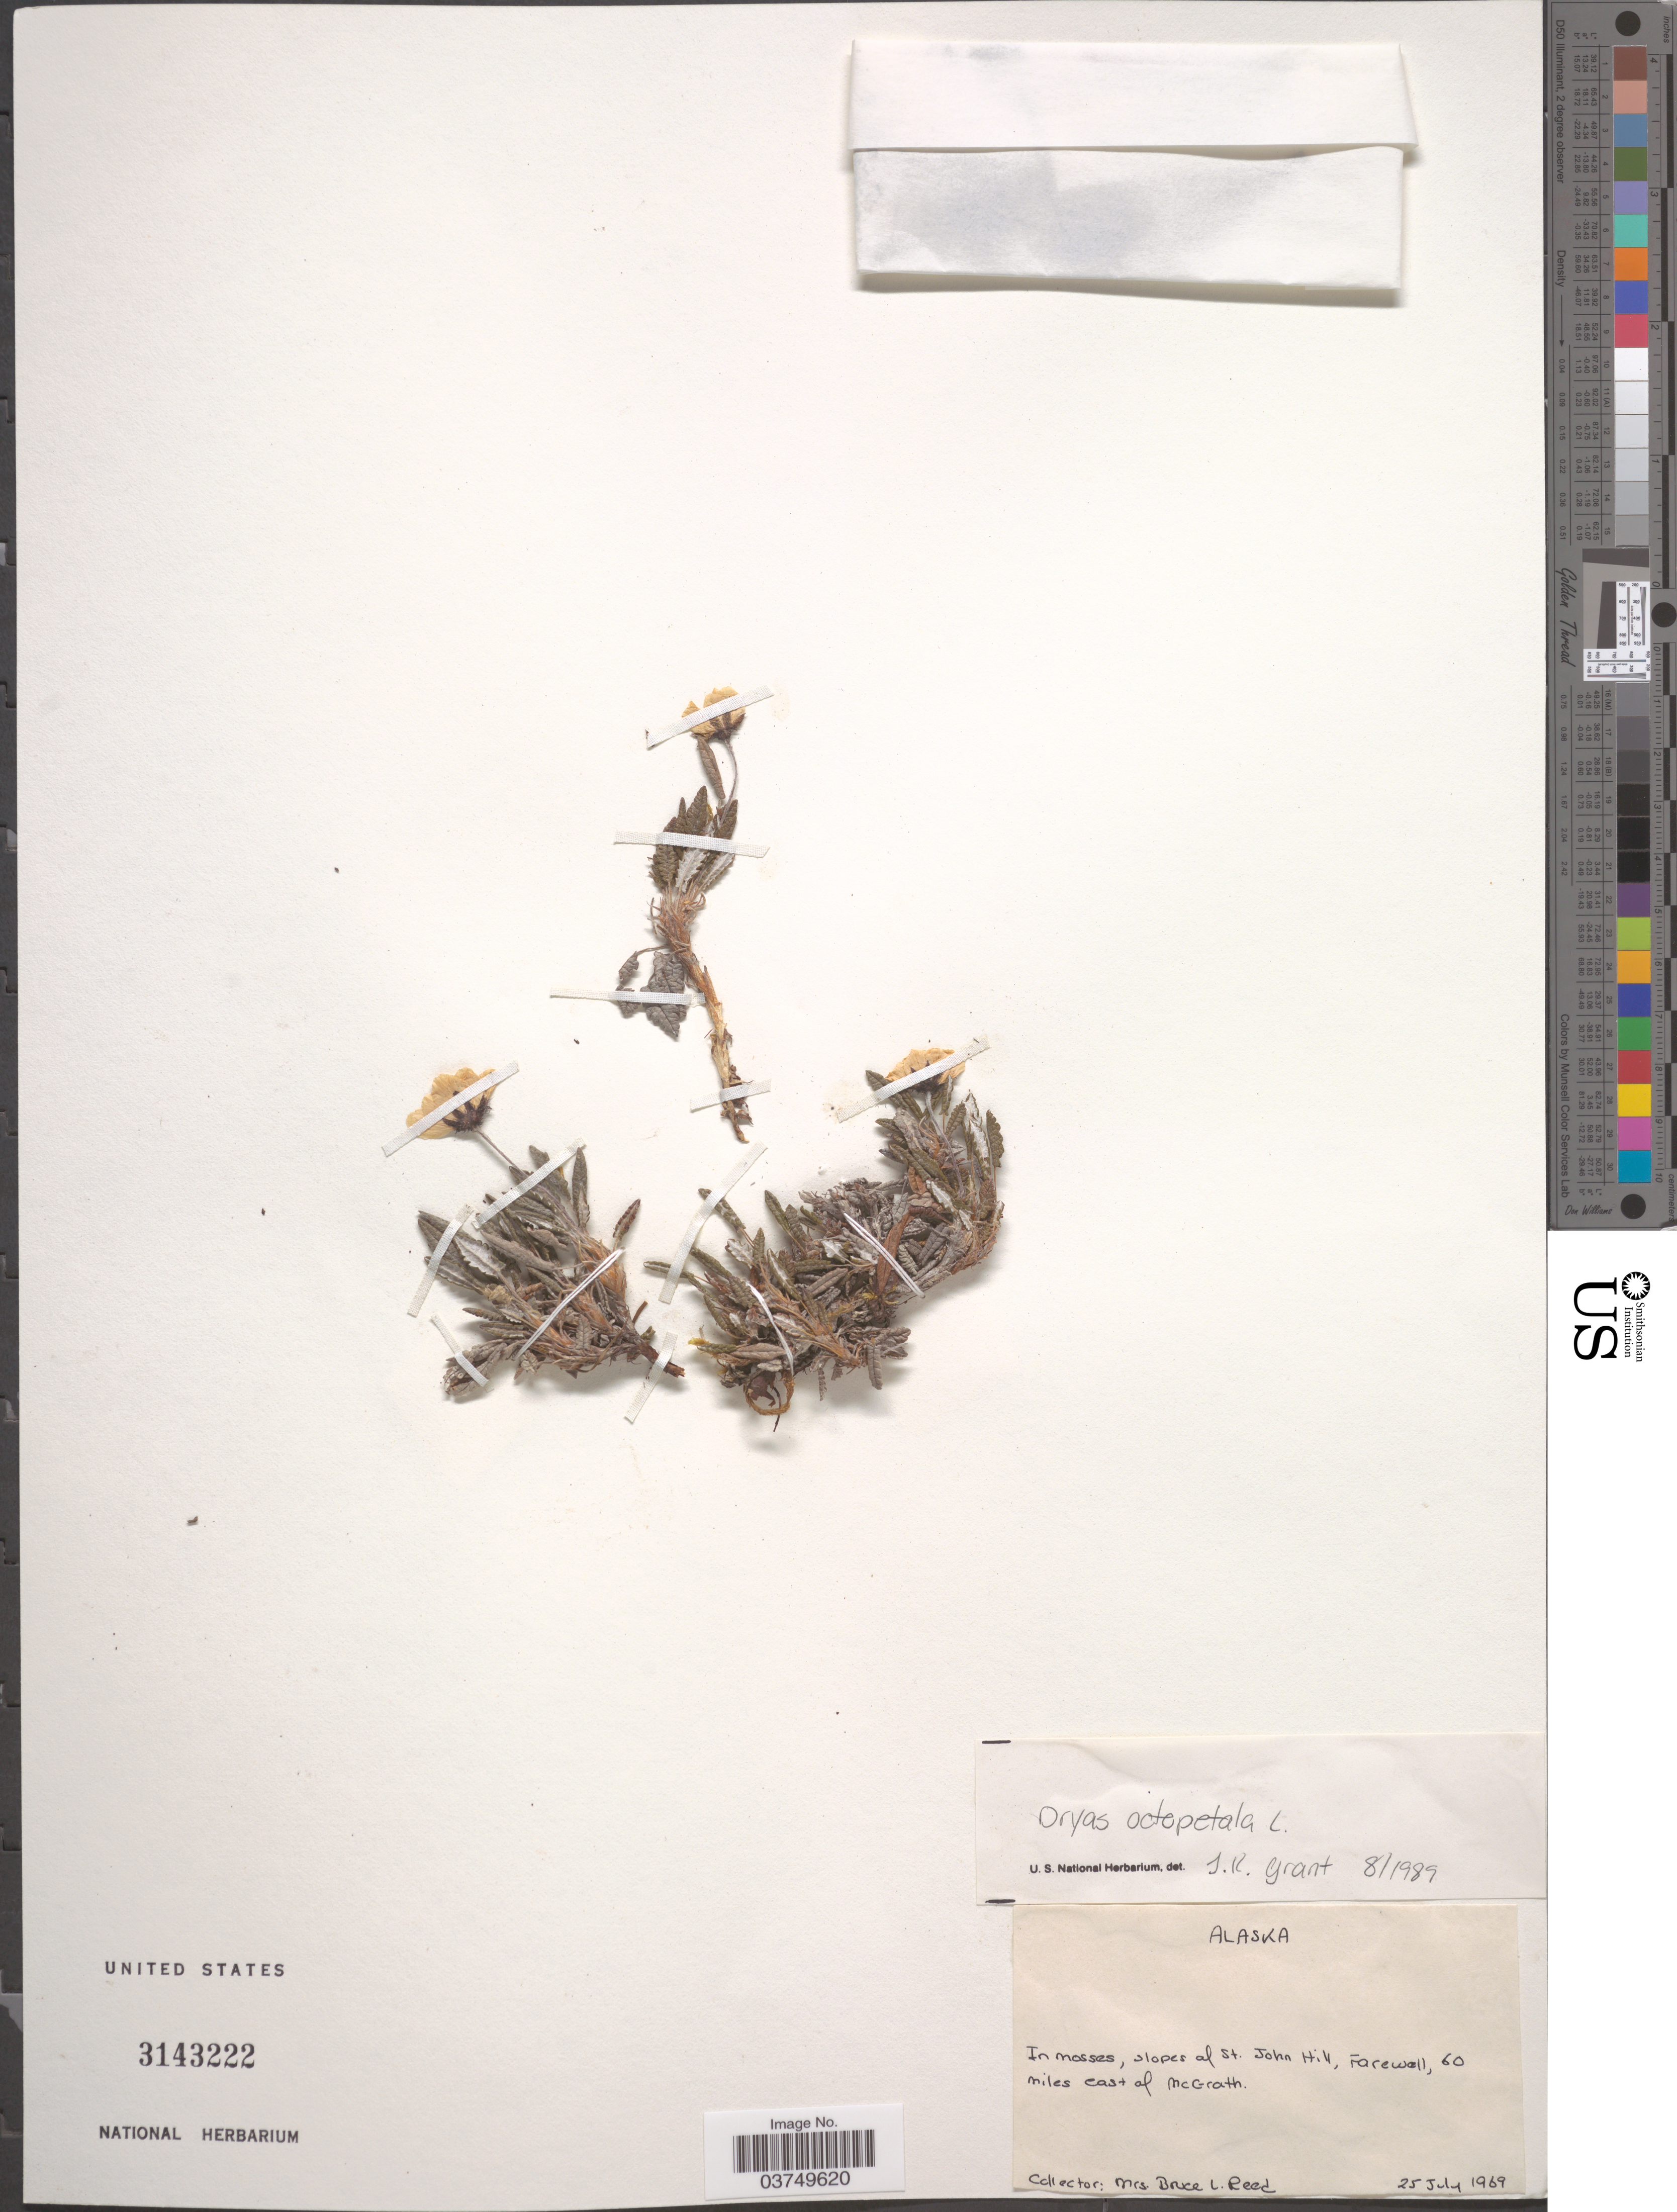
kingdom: Plantae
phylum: Tracheophyta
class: Magnoliopsida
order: Rosales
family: Rosaceae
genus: Dryas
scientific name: Dryas octopetala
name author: L.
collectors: B. Reed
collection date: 1969-07-25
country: United States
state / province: Alaska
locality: Slopes at St. John Hill, Farewell, 60 miles east of McGrath.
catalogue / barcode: US 3143222